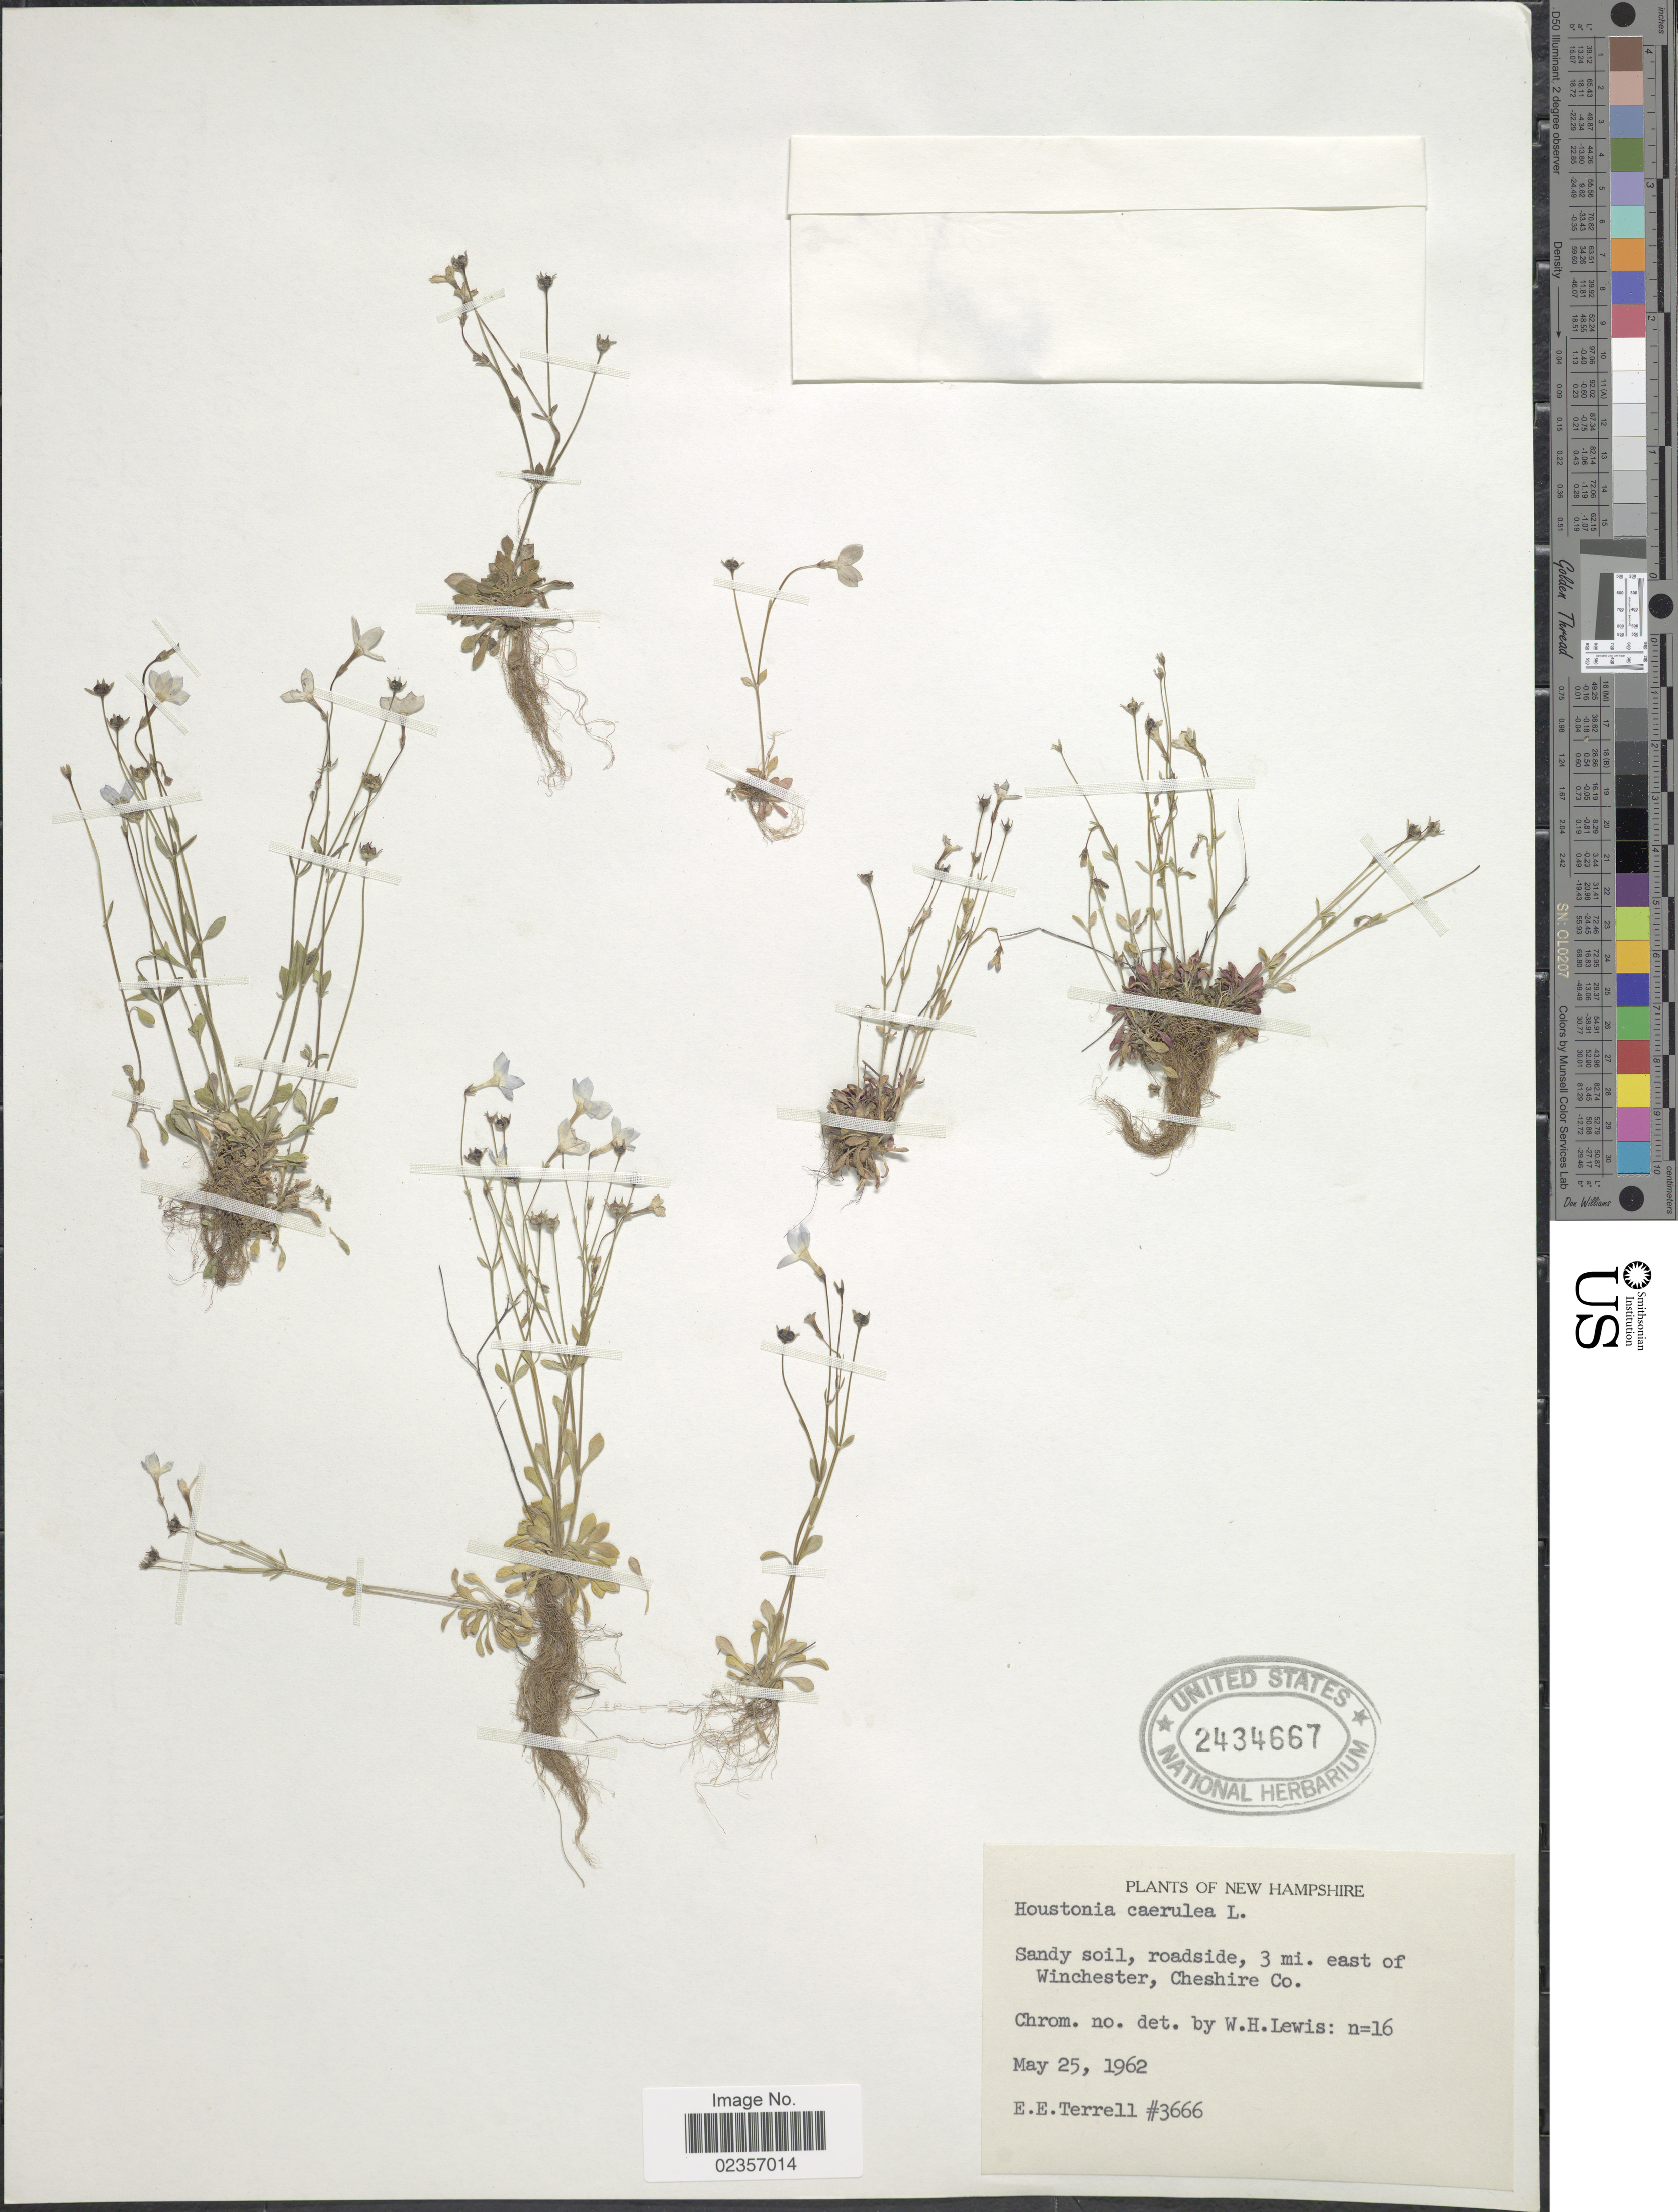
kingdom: Plantae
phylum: Tracheophyta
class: Magnoliopsida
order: Gentianales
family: Rubiaceae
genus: Houstonia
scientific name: Houstonia caerulea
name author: L.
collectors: E. E. Terrell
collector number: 3666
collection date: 1962-05-25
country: United States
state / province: New Hampshire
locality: Sandy soil, roadside, 3 mi. east of Winchester, Cheshire Co.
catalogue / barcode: US 2434667